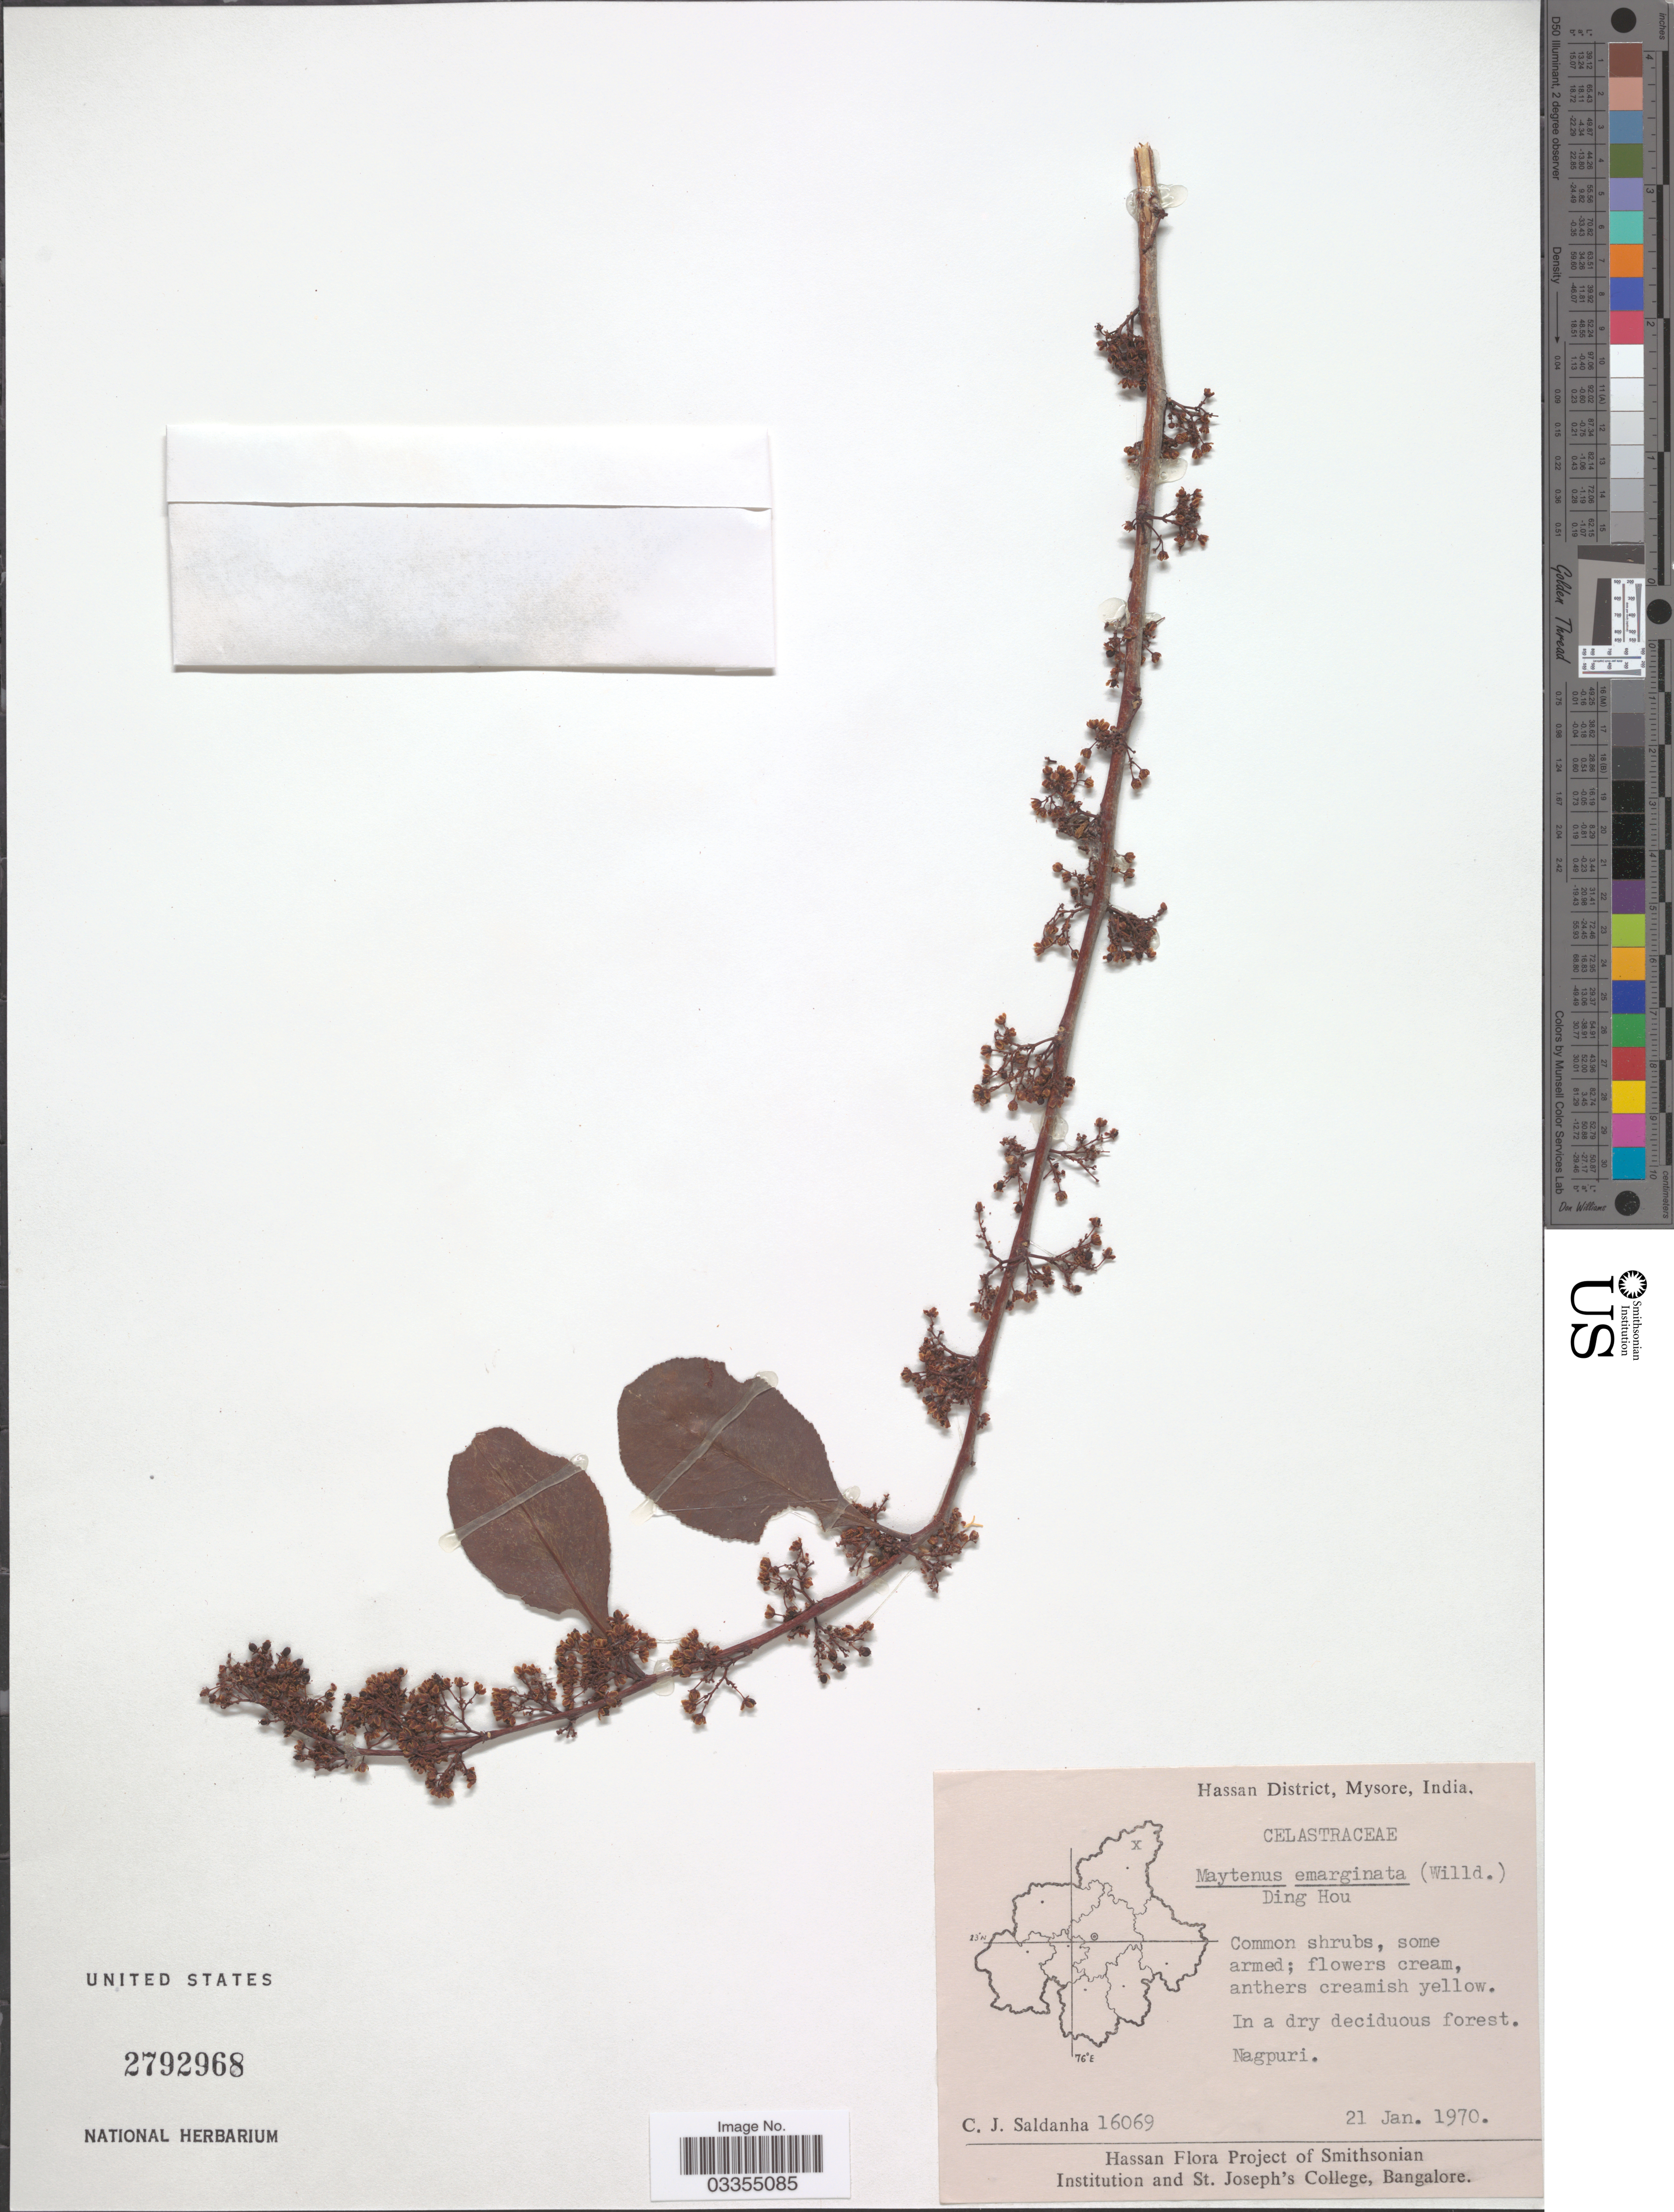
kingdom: Plantae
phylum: Tracheophyta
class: Magnoliopsida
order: Celastrales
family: Celastraceae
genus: Gymnosporia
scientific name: Gymnosporia montana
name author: (Roth) Benth.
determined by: Strong, Mark T., (BOT), Smithsonian Institution - National Museum of Natural History (UNITED STATES)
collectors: C. J. Saldanha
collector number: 16069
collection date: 1970-01-21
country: India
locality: Hassan District, Mysore. Nagpuri.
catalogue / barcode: US 2792968